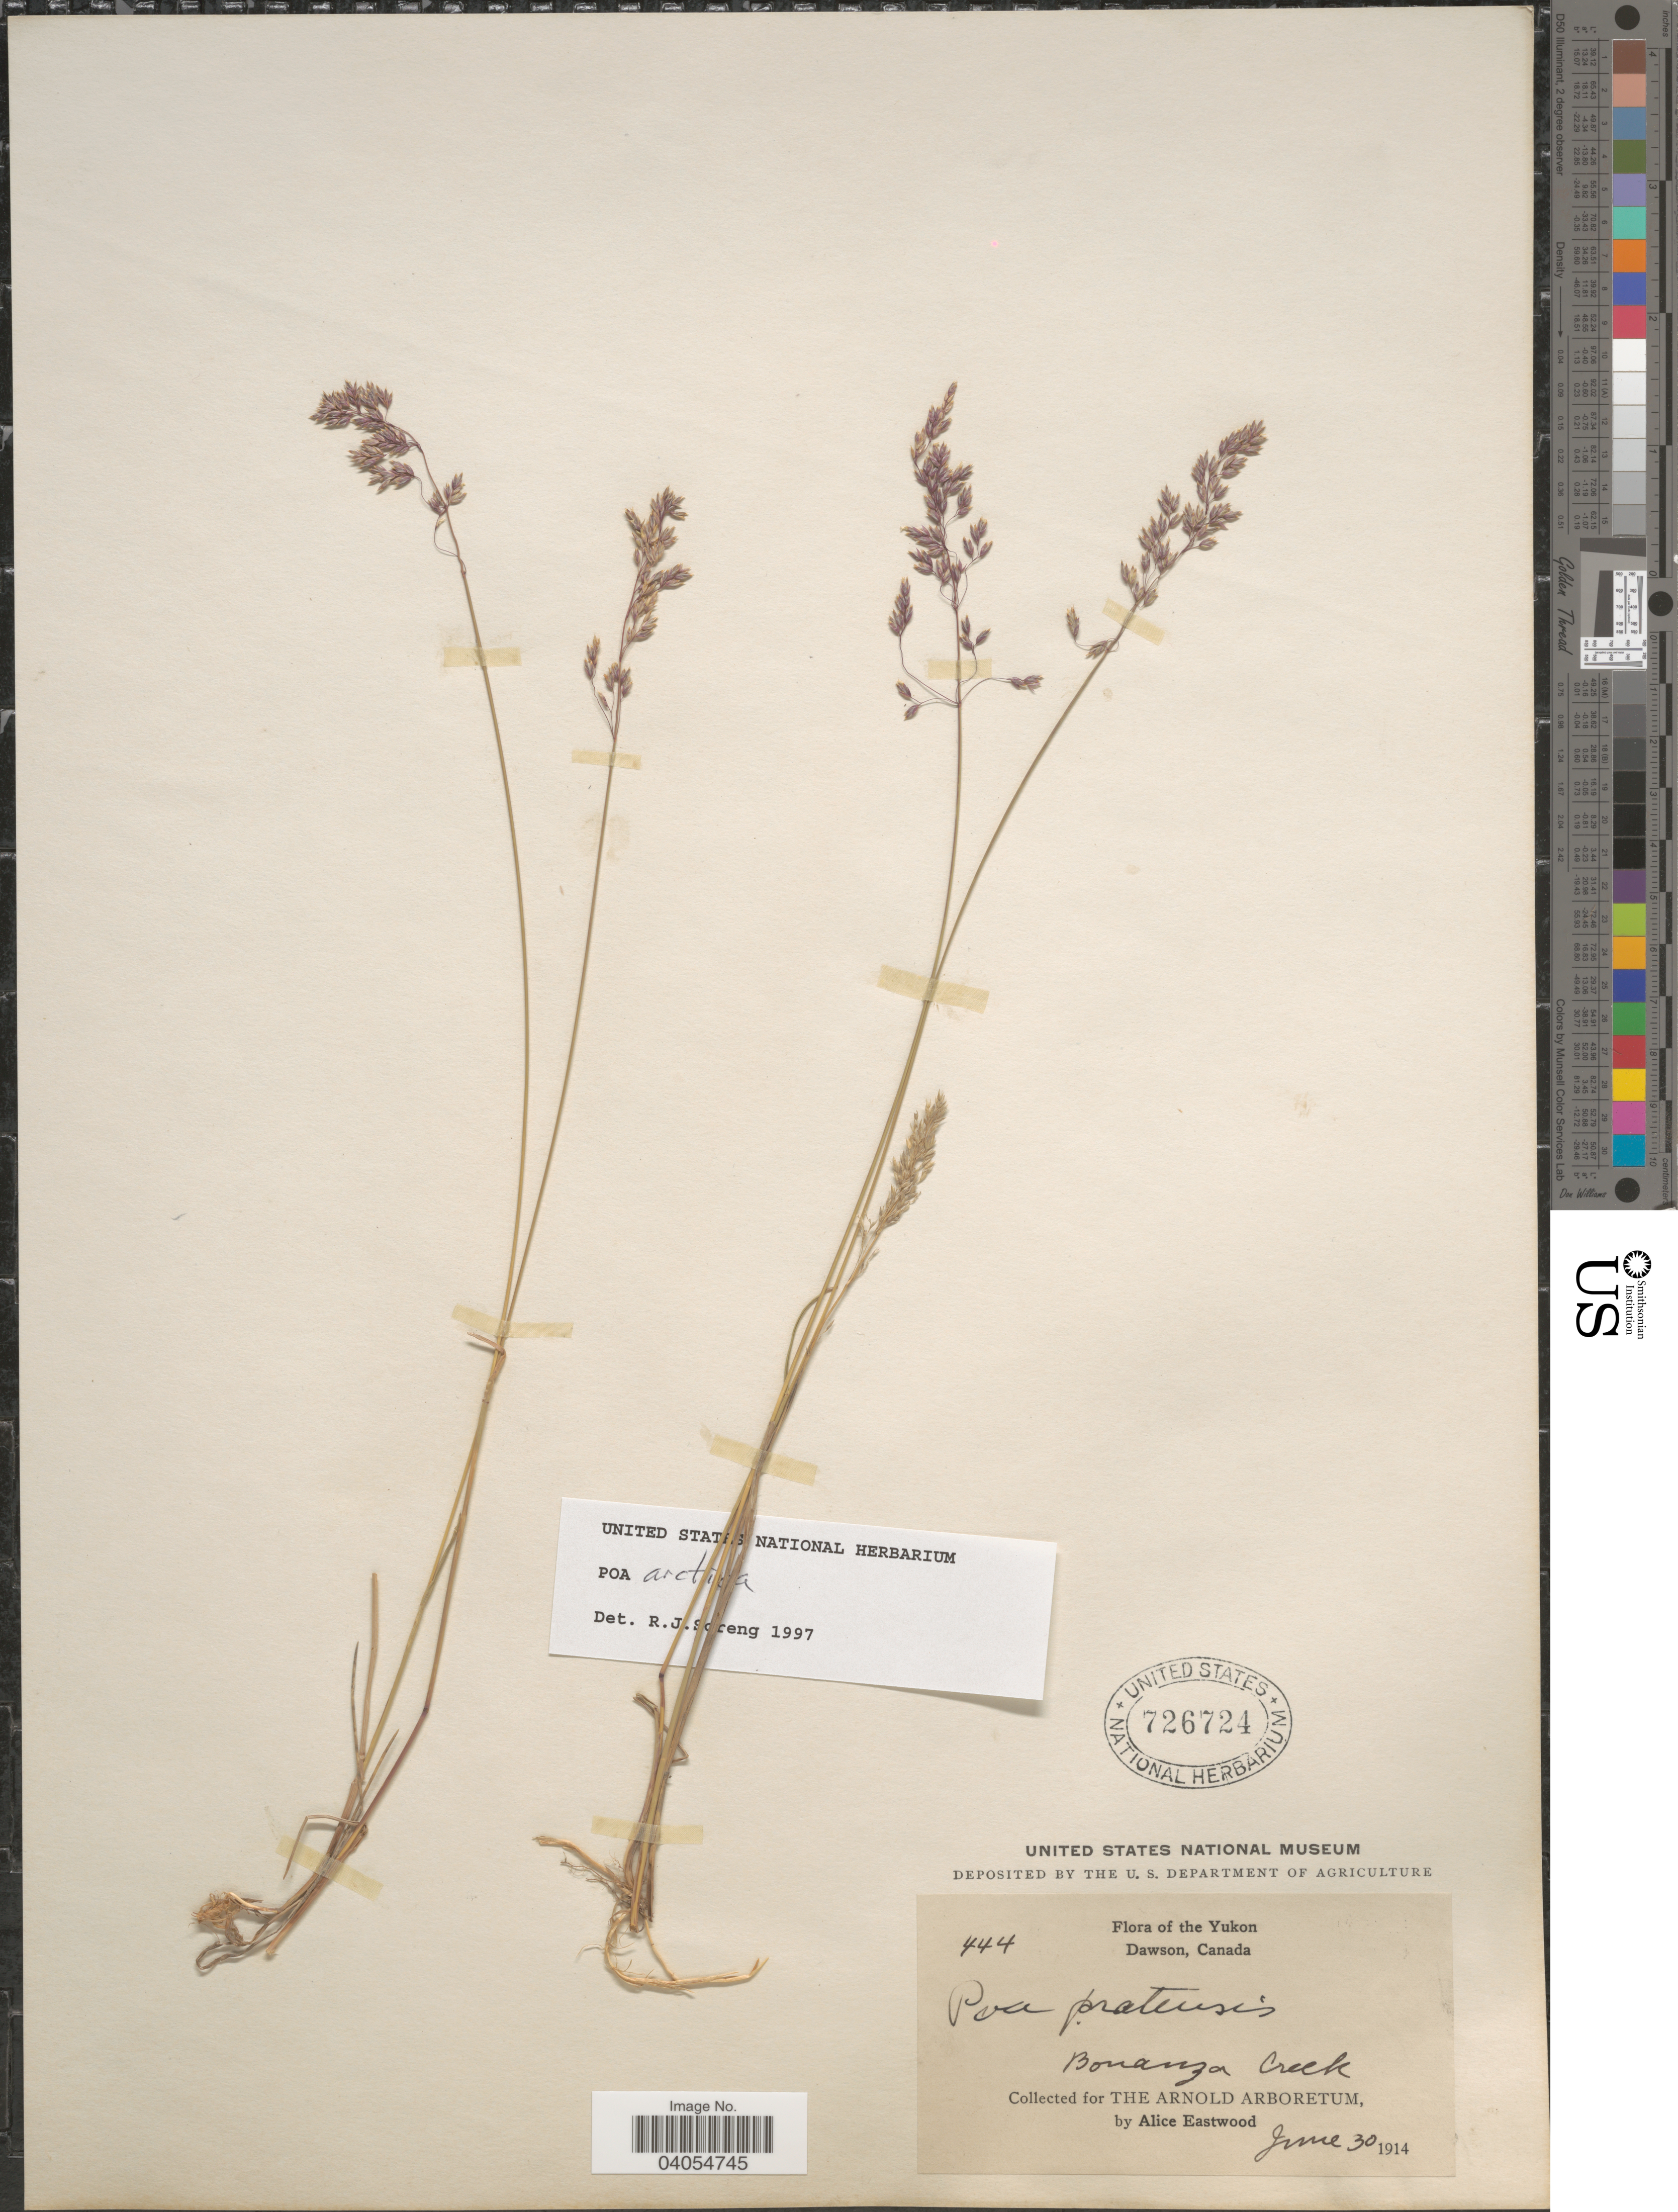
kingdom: Plantae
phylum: Tracheophyta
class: Liliopsida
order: Poales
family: Poaceae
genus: Poa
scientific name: Poa arctica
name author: R. Br.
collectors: A. Eastwood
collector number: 444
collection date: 1914-06-30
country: Canada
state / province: Yukon Territory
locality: Dawson. Bonanza Creek.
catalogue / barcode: US 726724